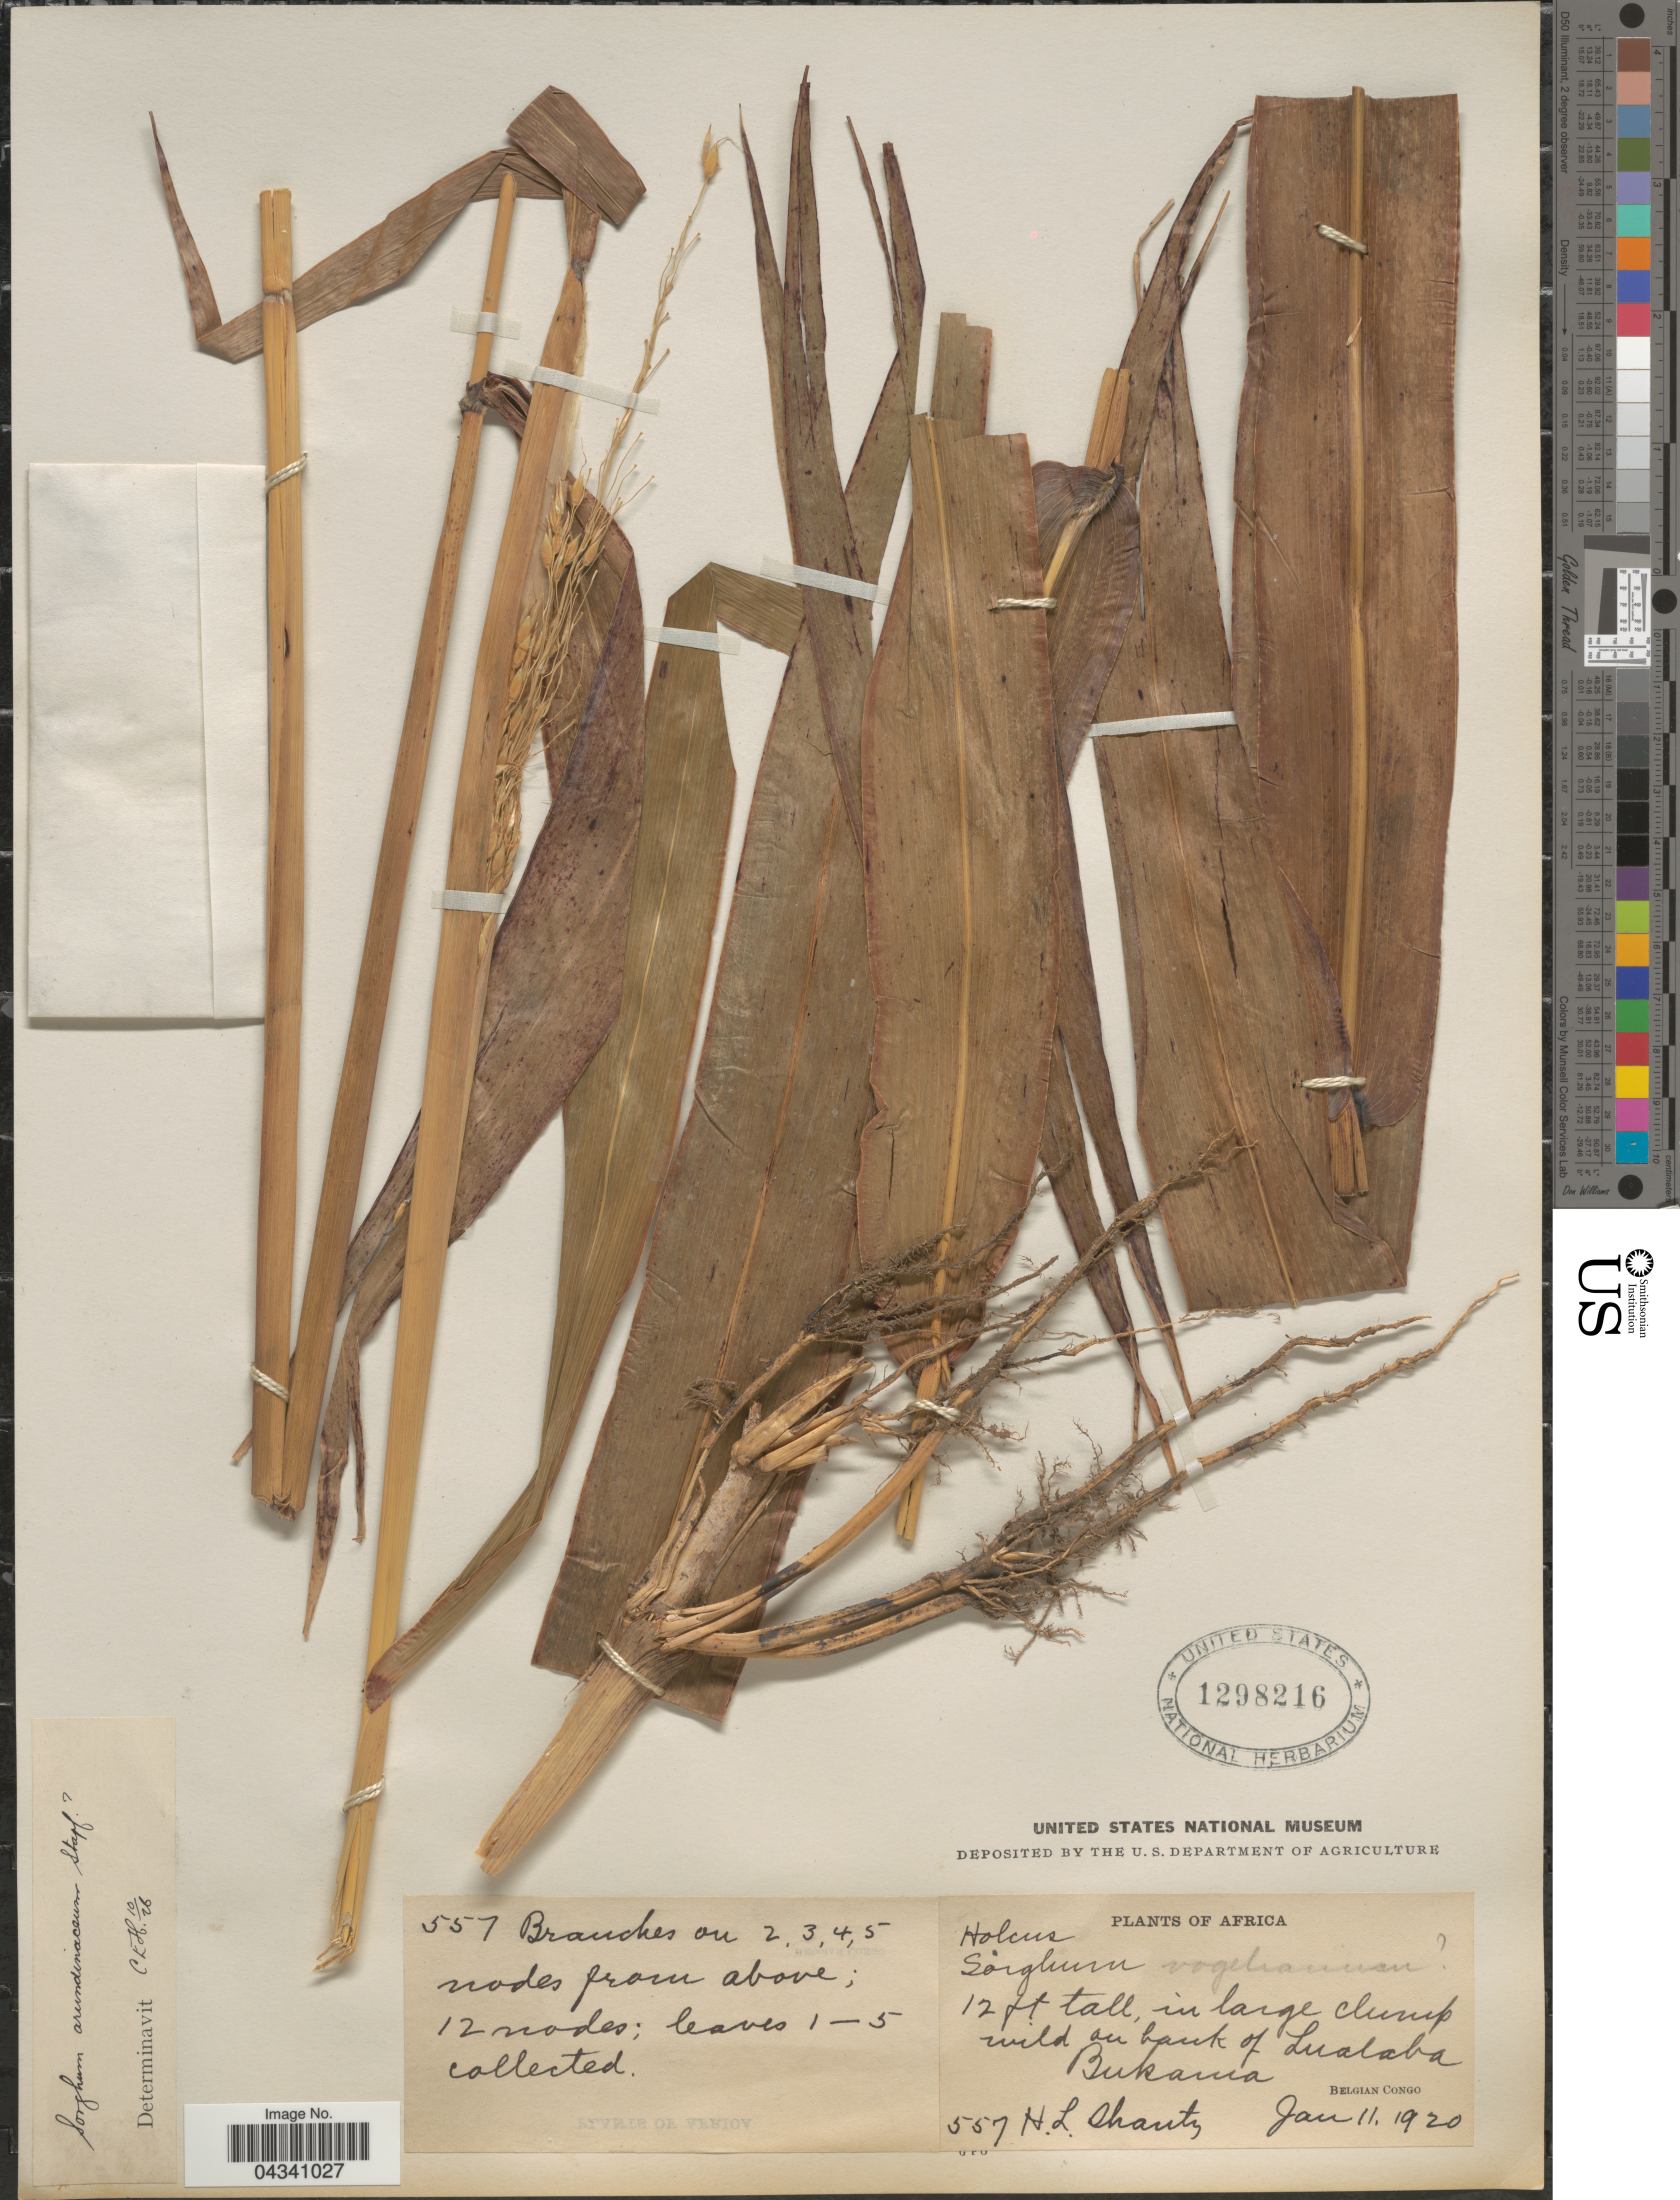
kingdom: Plantae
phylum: Tracheophyta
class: Liliopsida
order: Poales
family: Poaceae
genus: Sorghum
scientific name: Sorghum arundinaceum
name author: (Desv.) Stapf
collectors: H. Shantz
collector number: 557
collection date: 1920-01-11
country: Congo, Democratic Republic of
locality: On bank of Lualaba Bukama. Belgian Congo.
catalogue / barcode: US 1298216